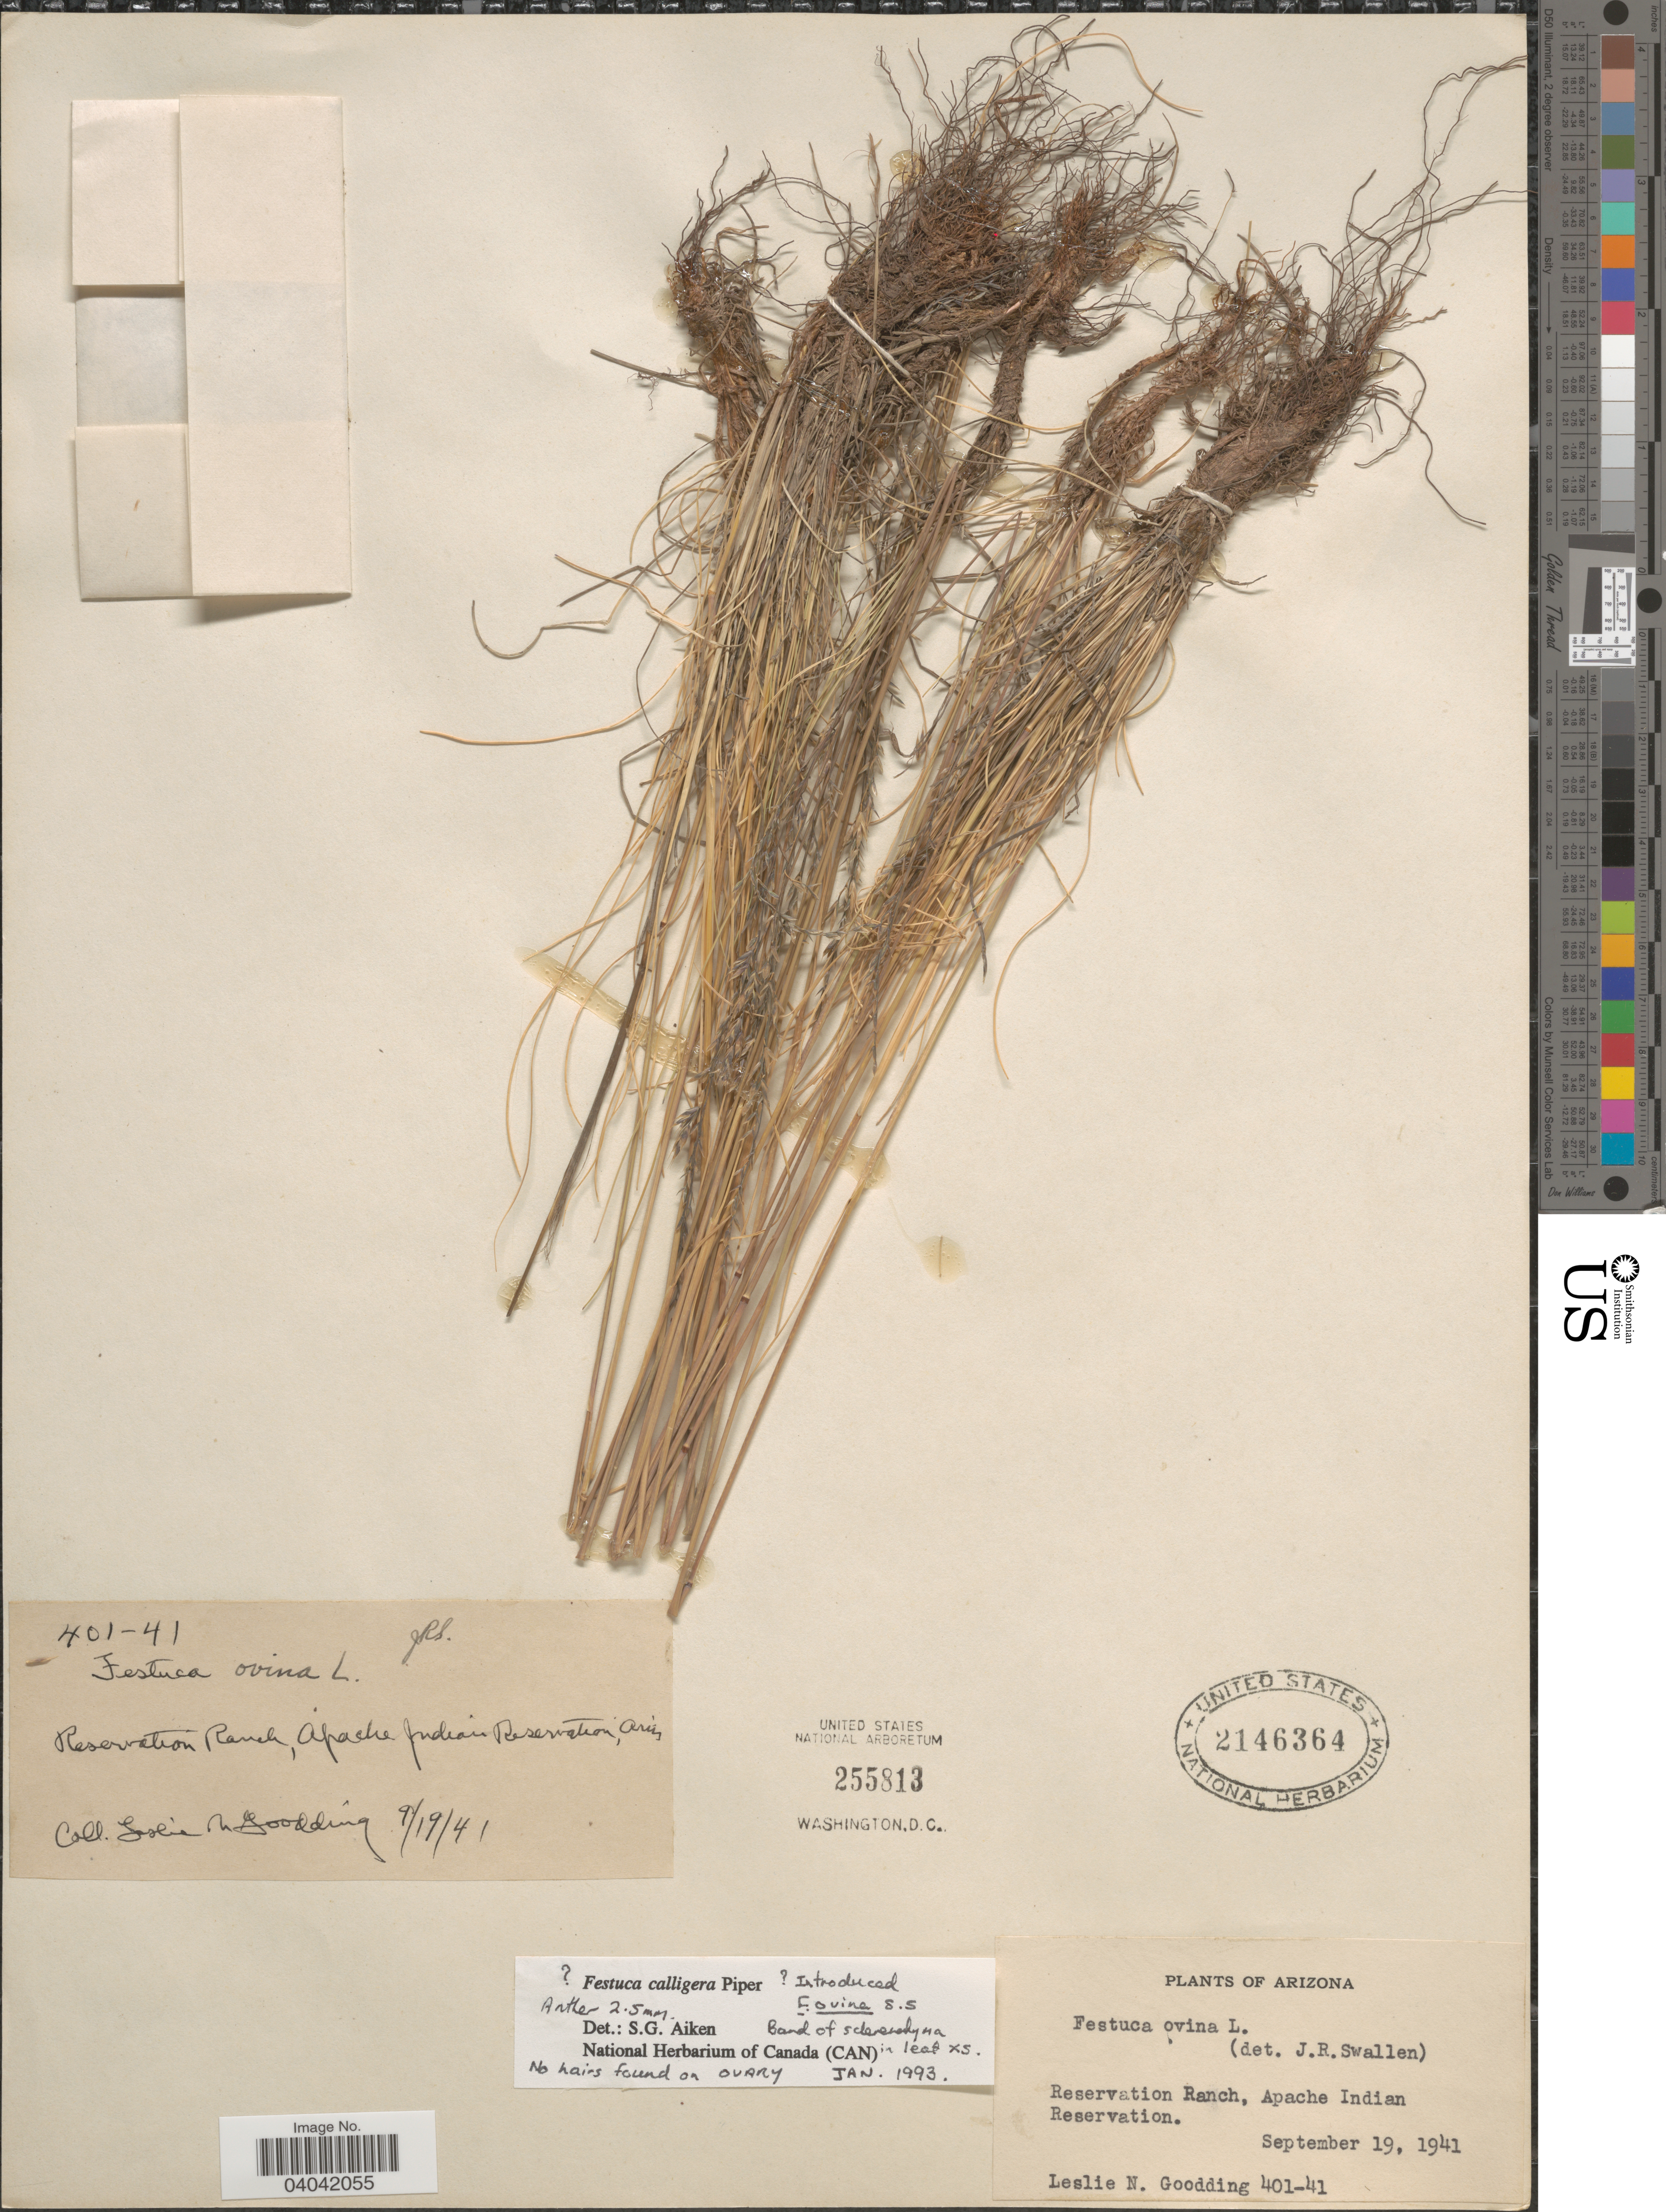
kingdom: Plantae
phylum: Tracheophyta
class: Liliopsida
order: Poales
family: Poaceae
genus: Festuca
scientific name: Festuca calligera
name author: L.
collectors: L. N. Goodding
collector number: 401-41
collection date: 1941-09-19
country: United States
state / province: Arizona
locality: Reservation Ranch, Apache Indian Reservation.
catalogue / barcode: US 2146364